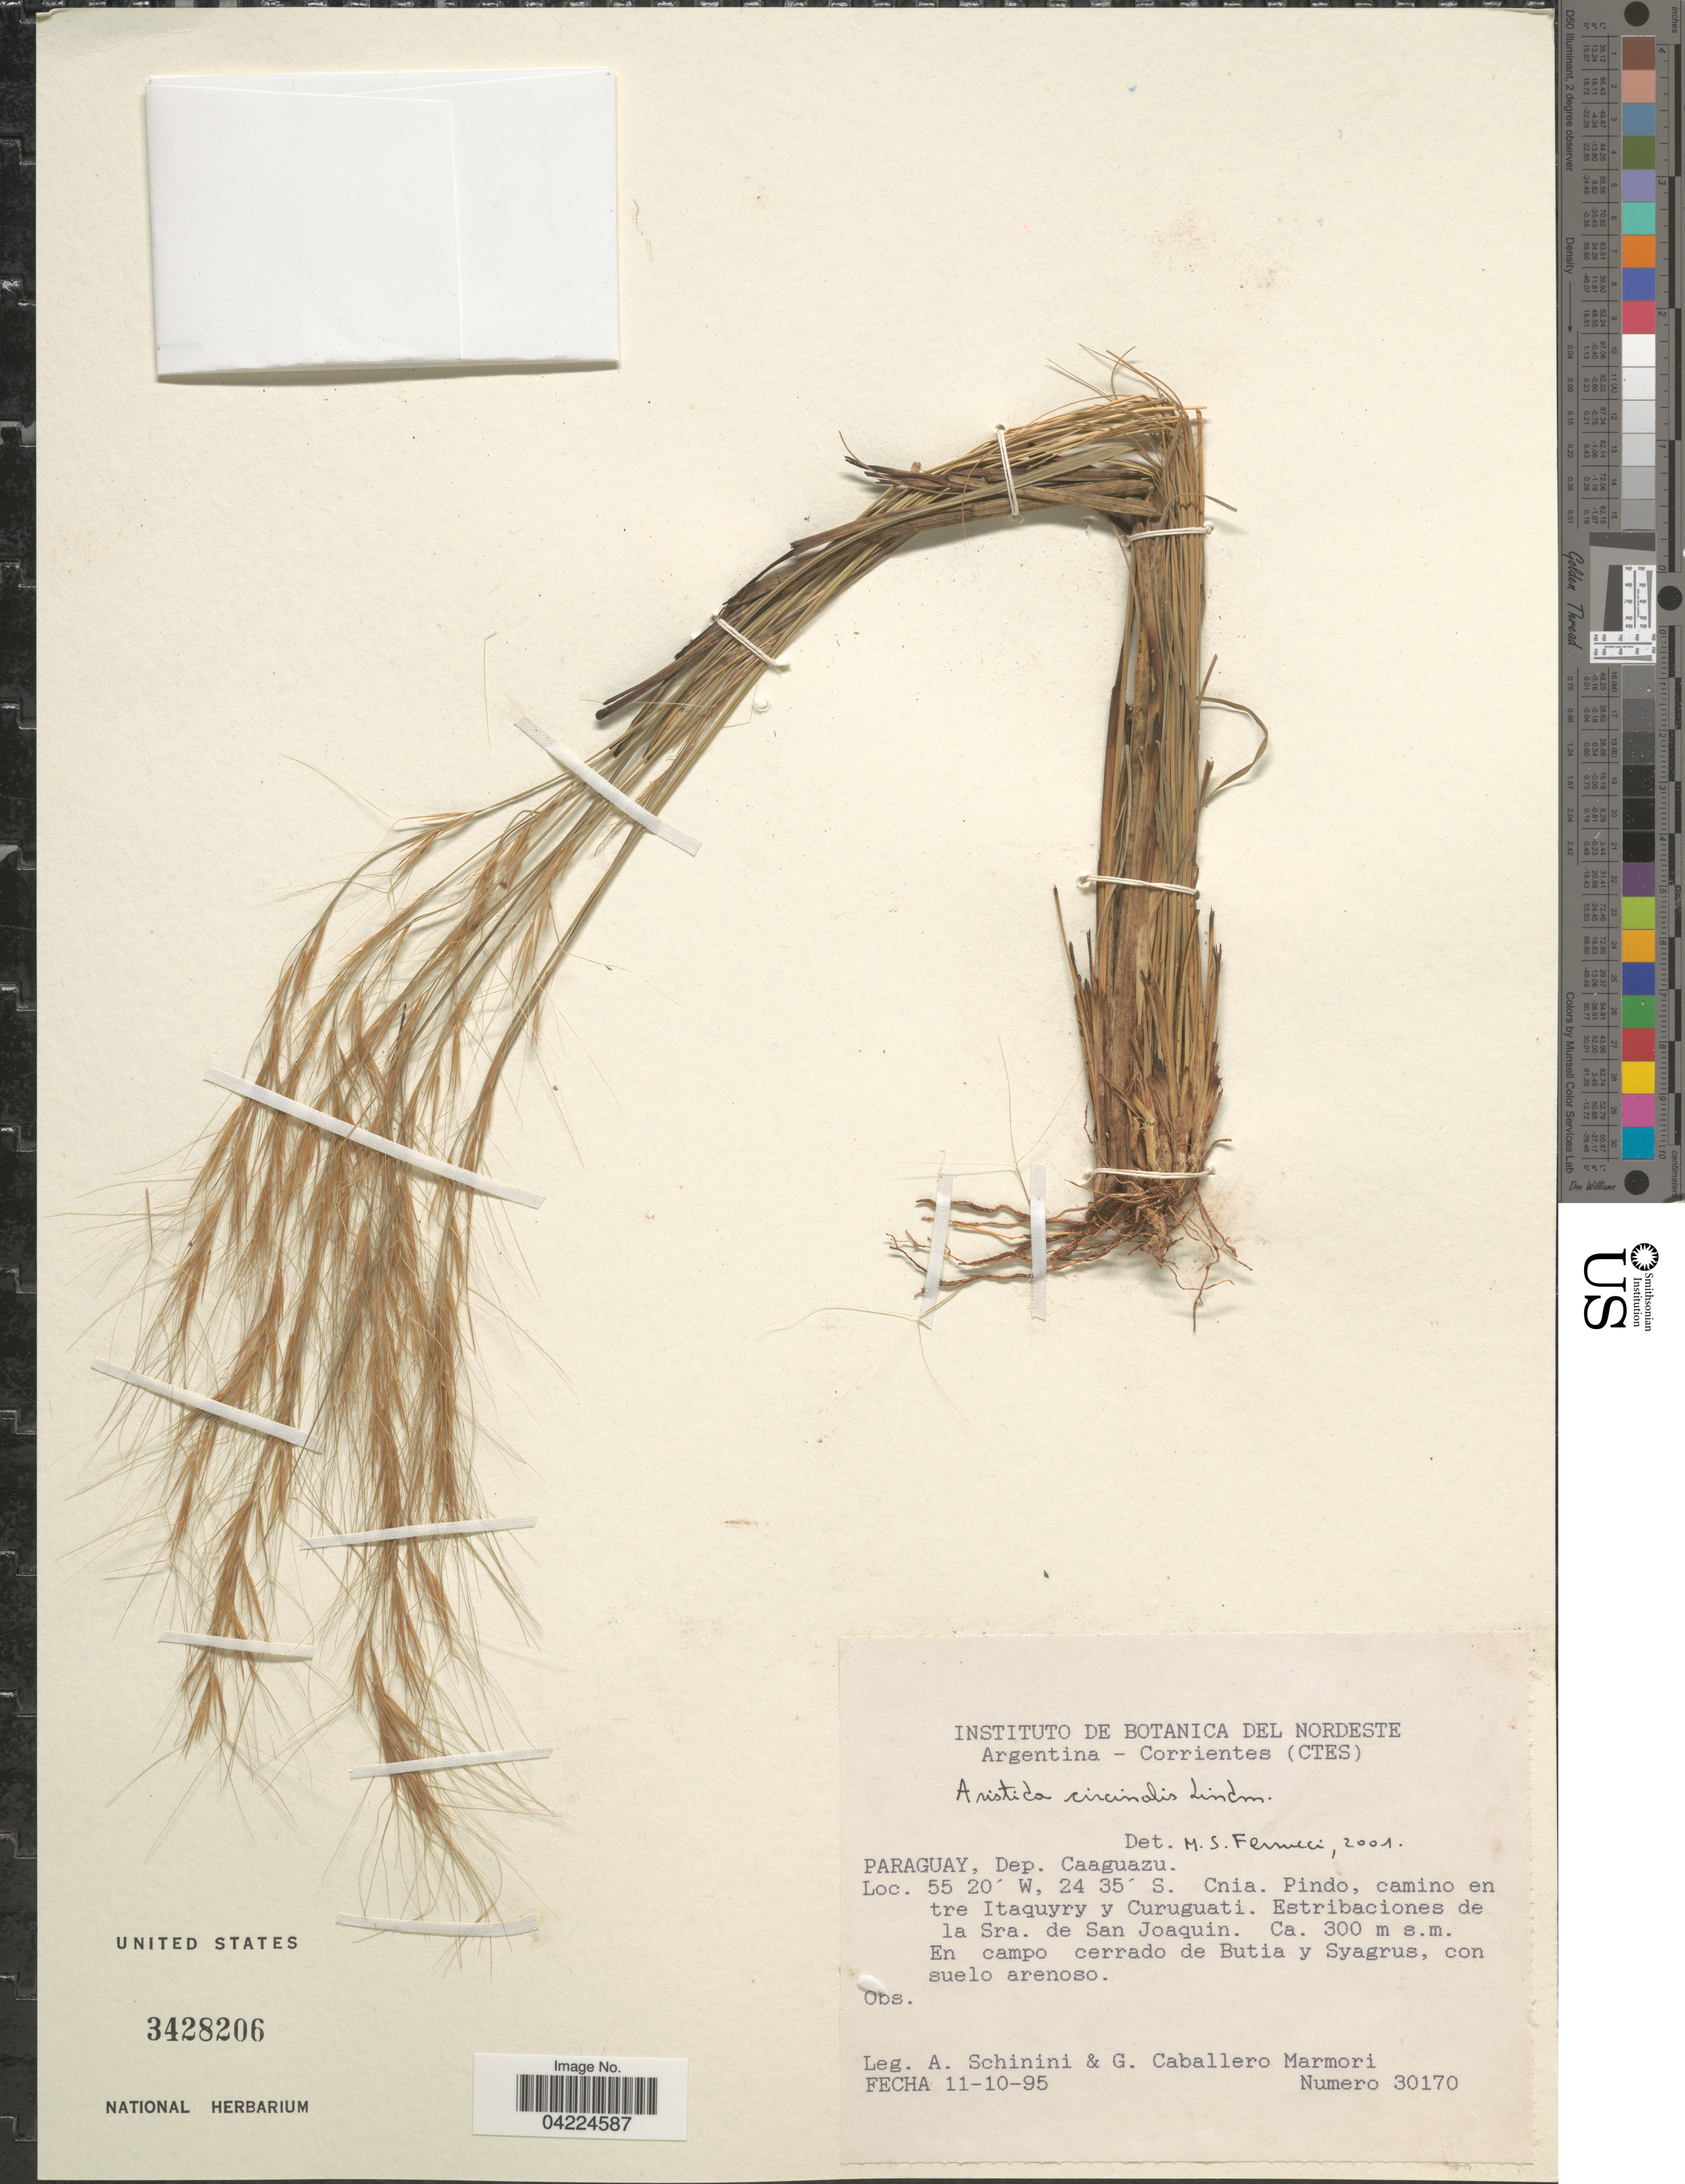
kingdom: Plantae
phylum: Tracheophyta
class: Liliopsida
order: Poales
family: Poaceae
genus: Aristida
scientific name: Aristida circinalis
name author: Lindm.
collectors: A. Schinini & G. Caballero Marmori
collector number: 30170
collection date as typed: Transcribed d/m/y: 11/10/95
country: Paraguay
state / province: Caaguazu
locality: Dep. Caaguazu. Cnia. Pindo, camino entre Itaquyry y Curuguati. Estribaciones de la Sra. de San Joaquin.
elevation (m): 300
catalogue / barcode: US 3428206